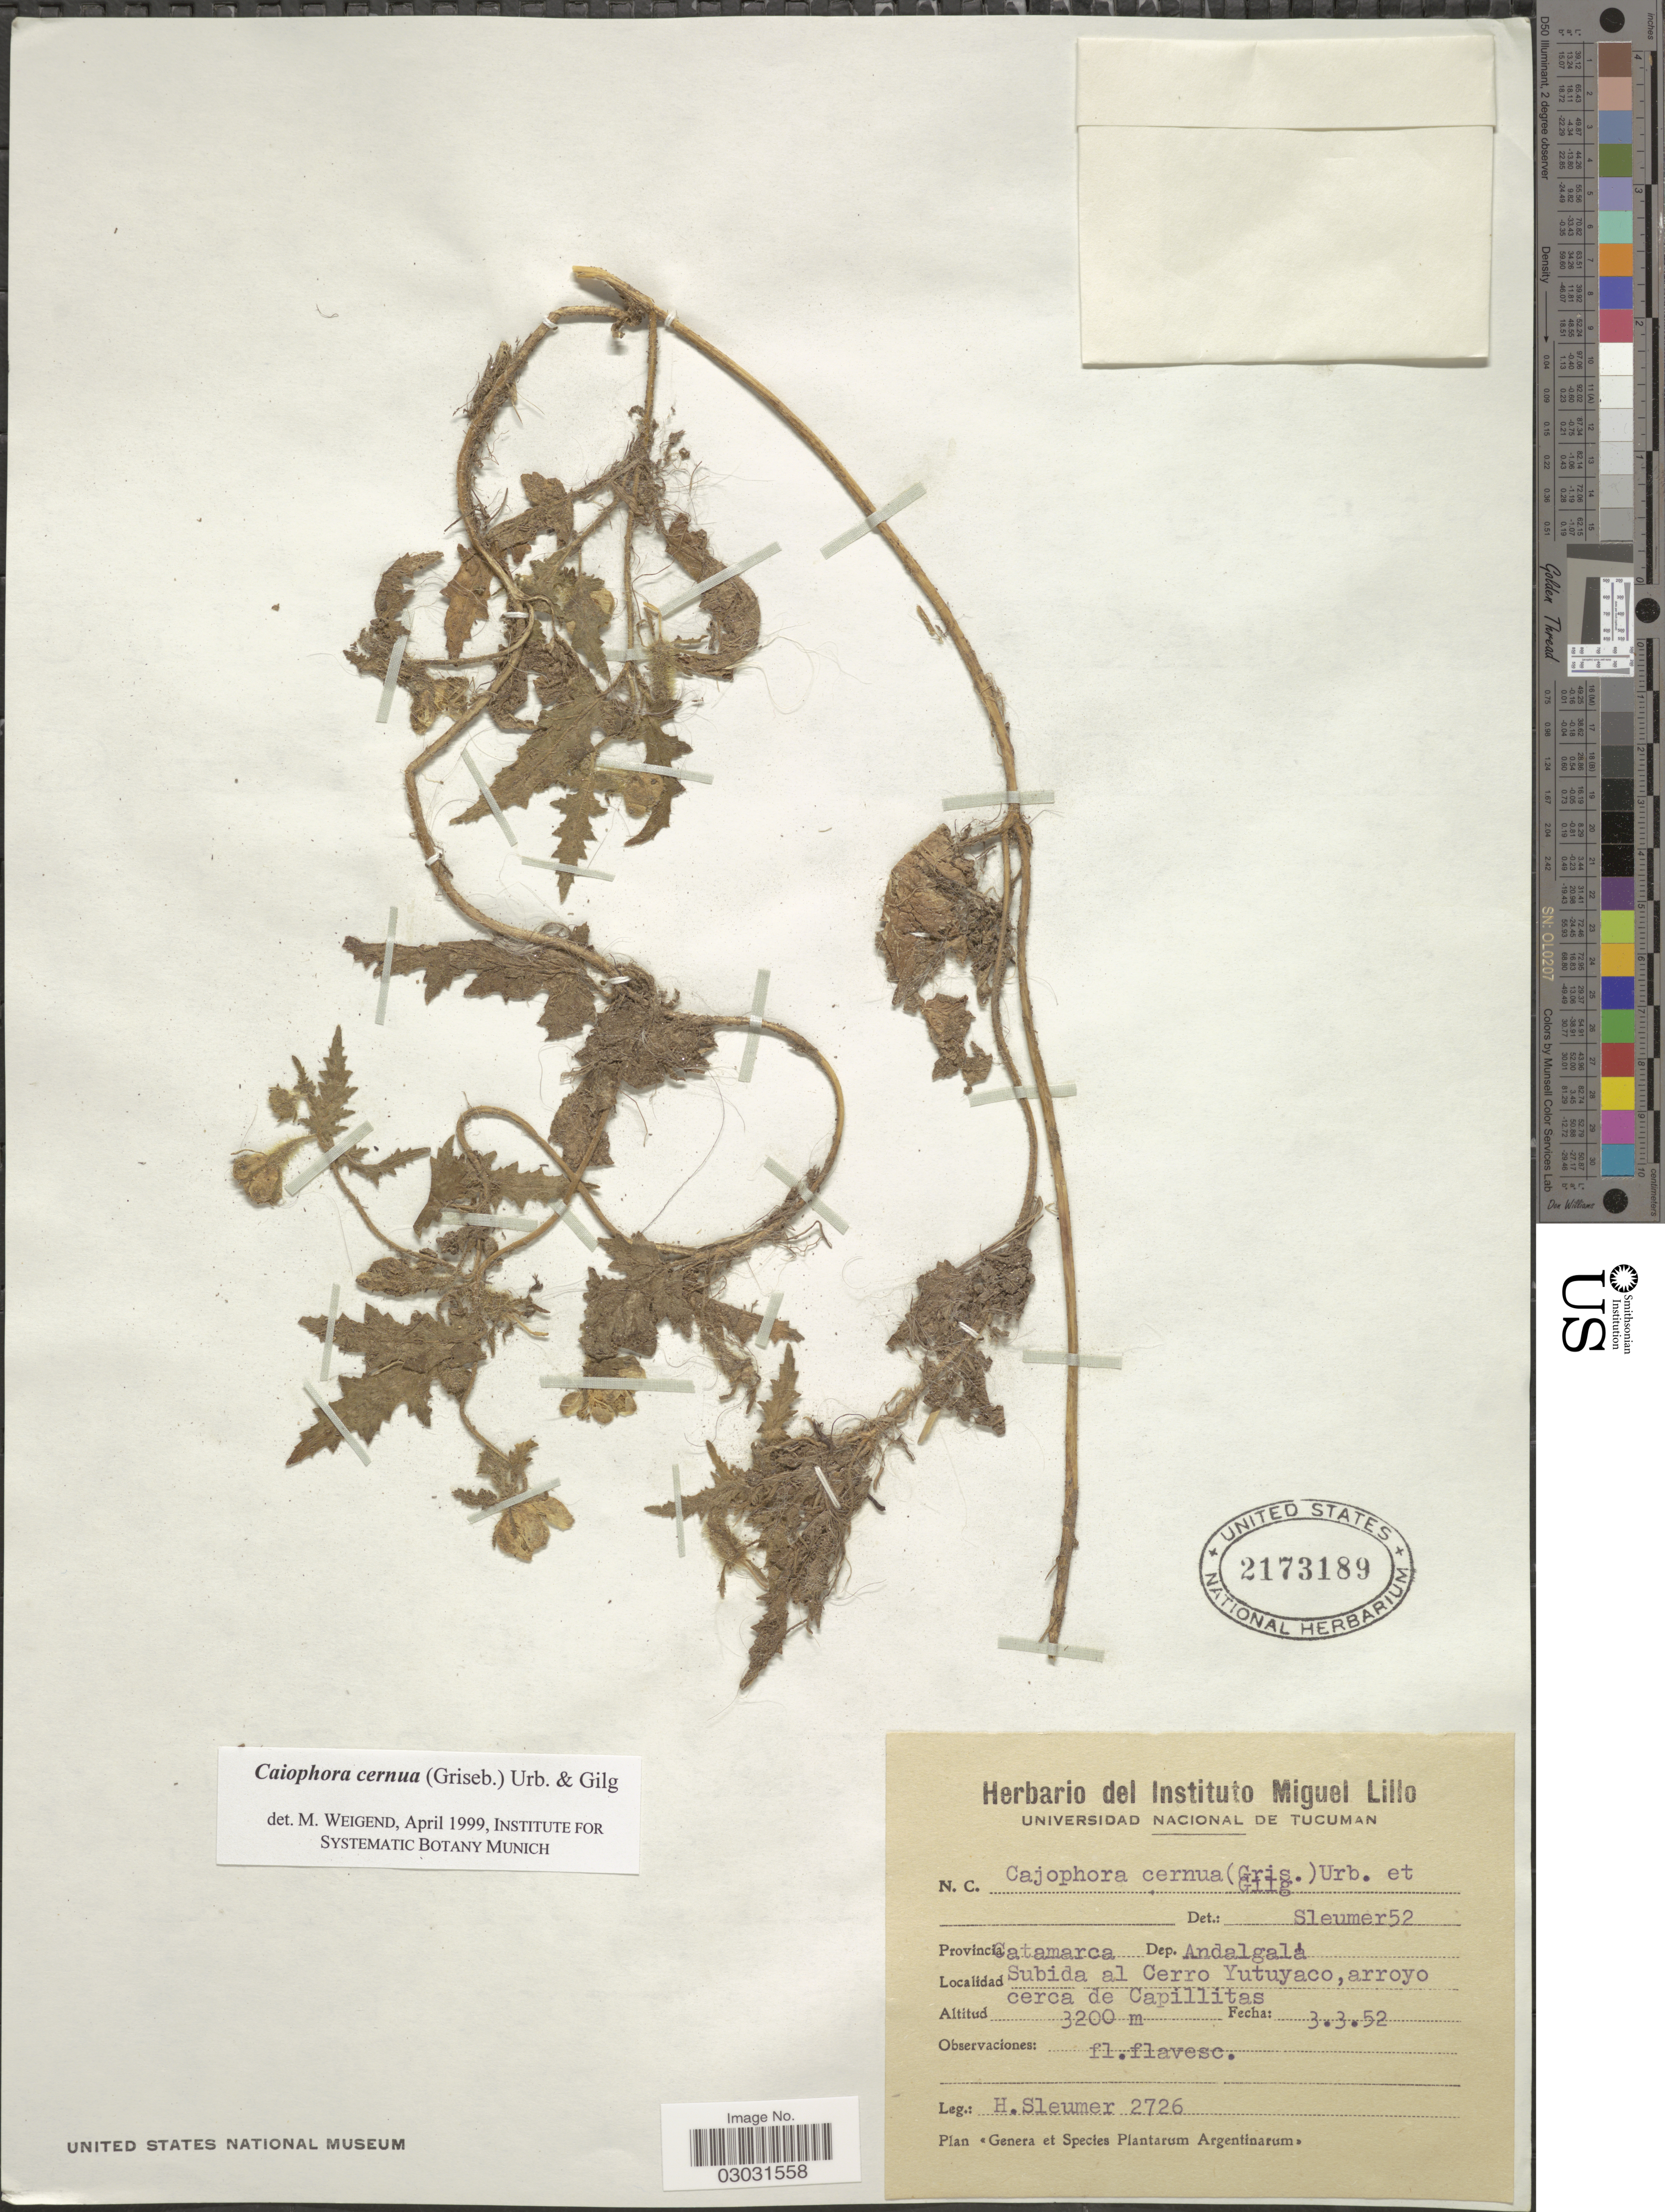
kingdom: Plantae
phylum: Tracheophyta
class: Magnoliopsida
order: Cornales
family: Loasaceae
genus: Caiophora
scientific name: Caiophora cernua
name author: (Griseb.) Gilg & Urb. ex Kurtz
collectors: H. O. Sleumer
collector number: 2726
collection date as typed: Transcribed d/m/y: 3/3/52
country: Argentina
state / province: Catamarca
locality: Dep. Andalgalá. Subida al Cerro Yutuyaco, arroyo cerca de Capillitas.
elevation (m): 3200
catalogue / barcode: US 2173189